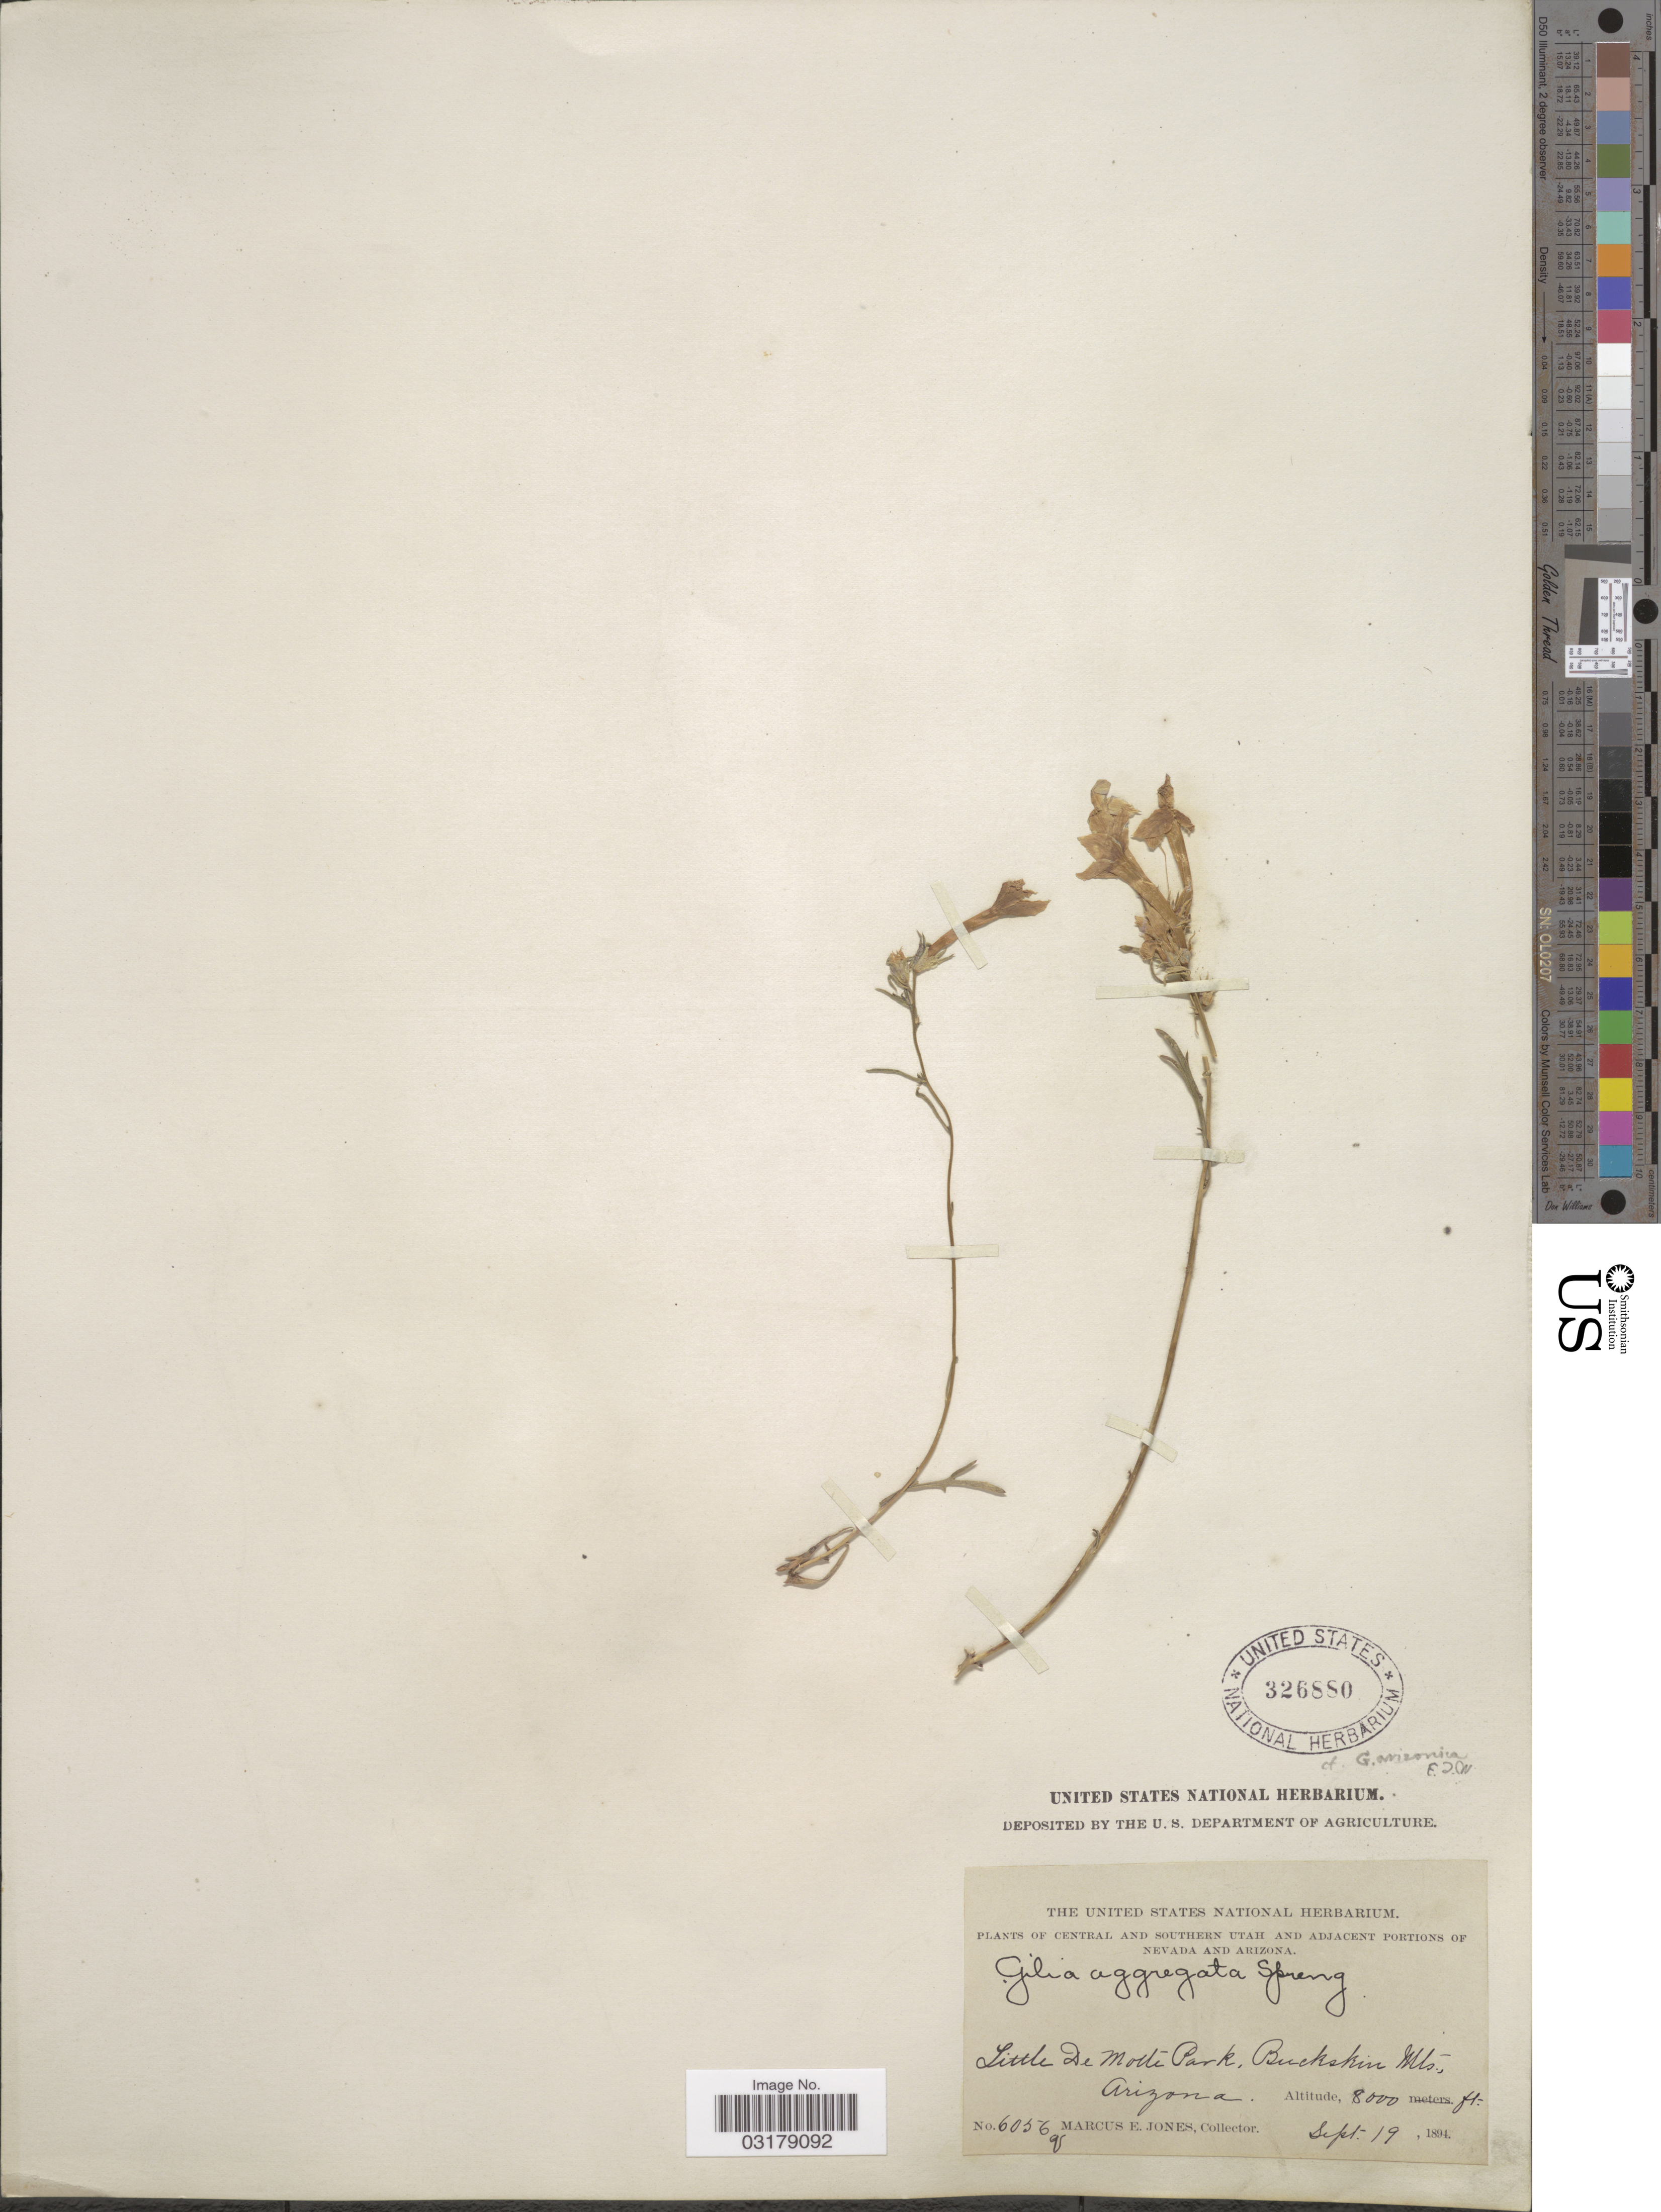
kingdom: Plantae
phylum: Tracheophyta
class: Magnoliopsida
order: Ericales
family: Polemoniaceae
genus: Ipomopsis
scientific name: Ipomopsis aggregata subsp. arizonica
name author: (Greene) V.E. Grant & A.D. Grant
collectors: M. E. Jones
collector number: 6056q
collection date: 1894-09-19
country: United States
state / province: Arizona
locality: Little De Molte Park, Buckskin Mts.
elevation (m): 2438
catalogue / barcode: US 326880